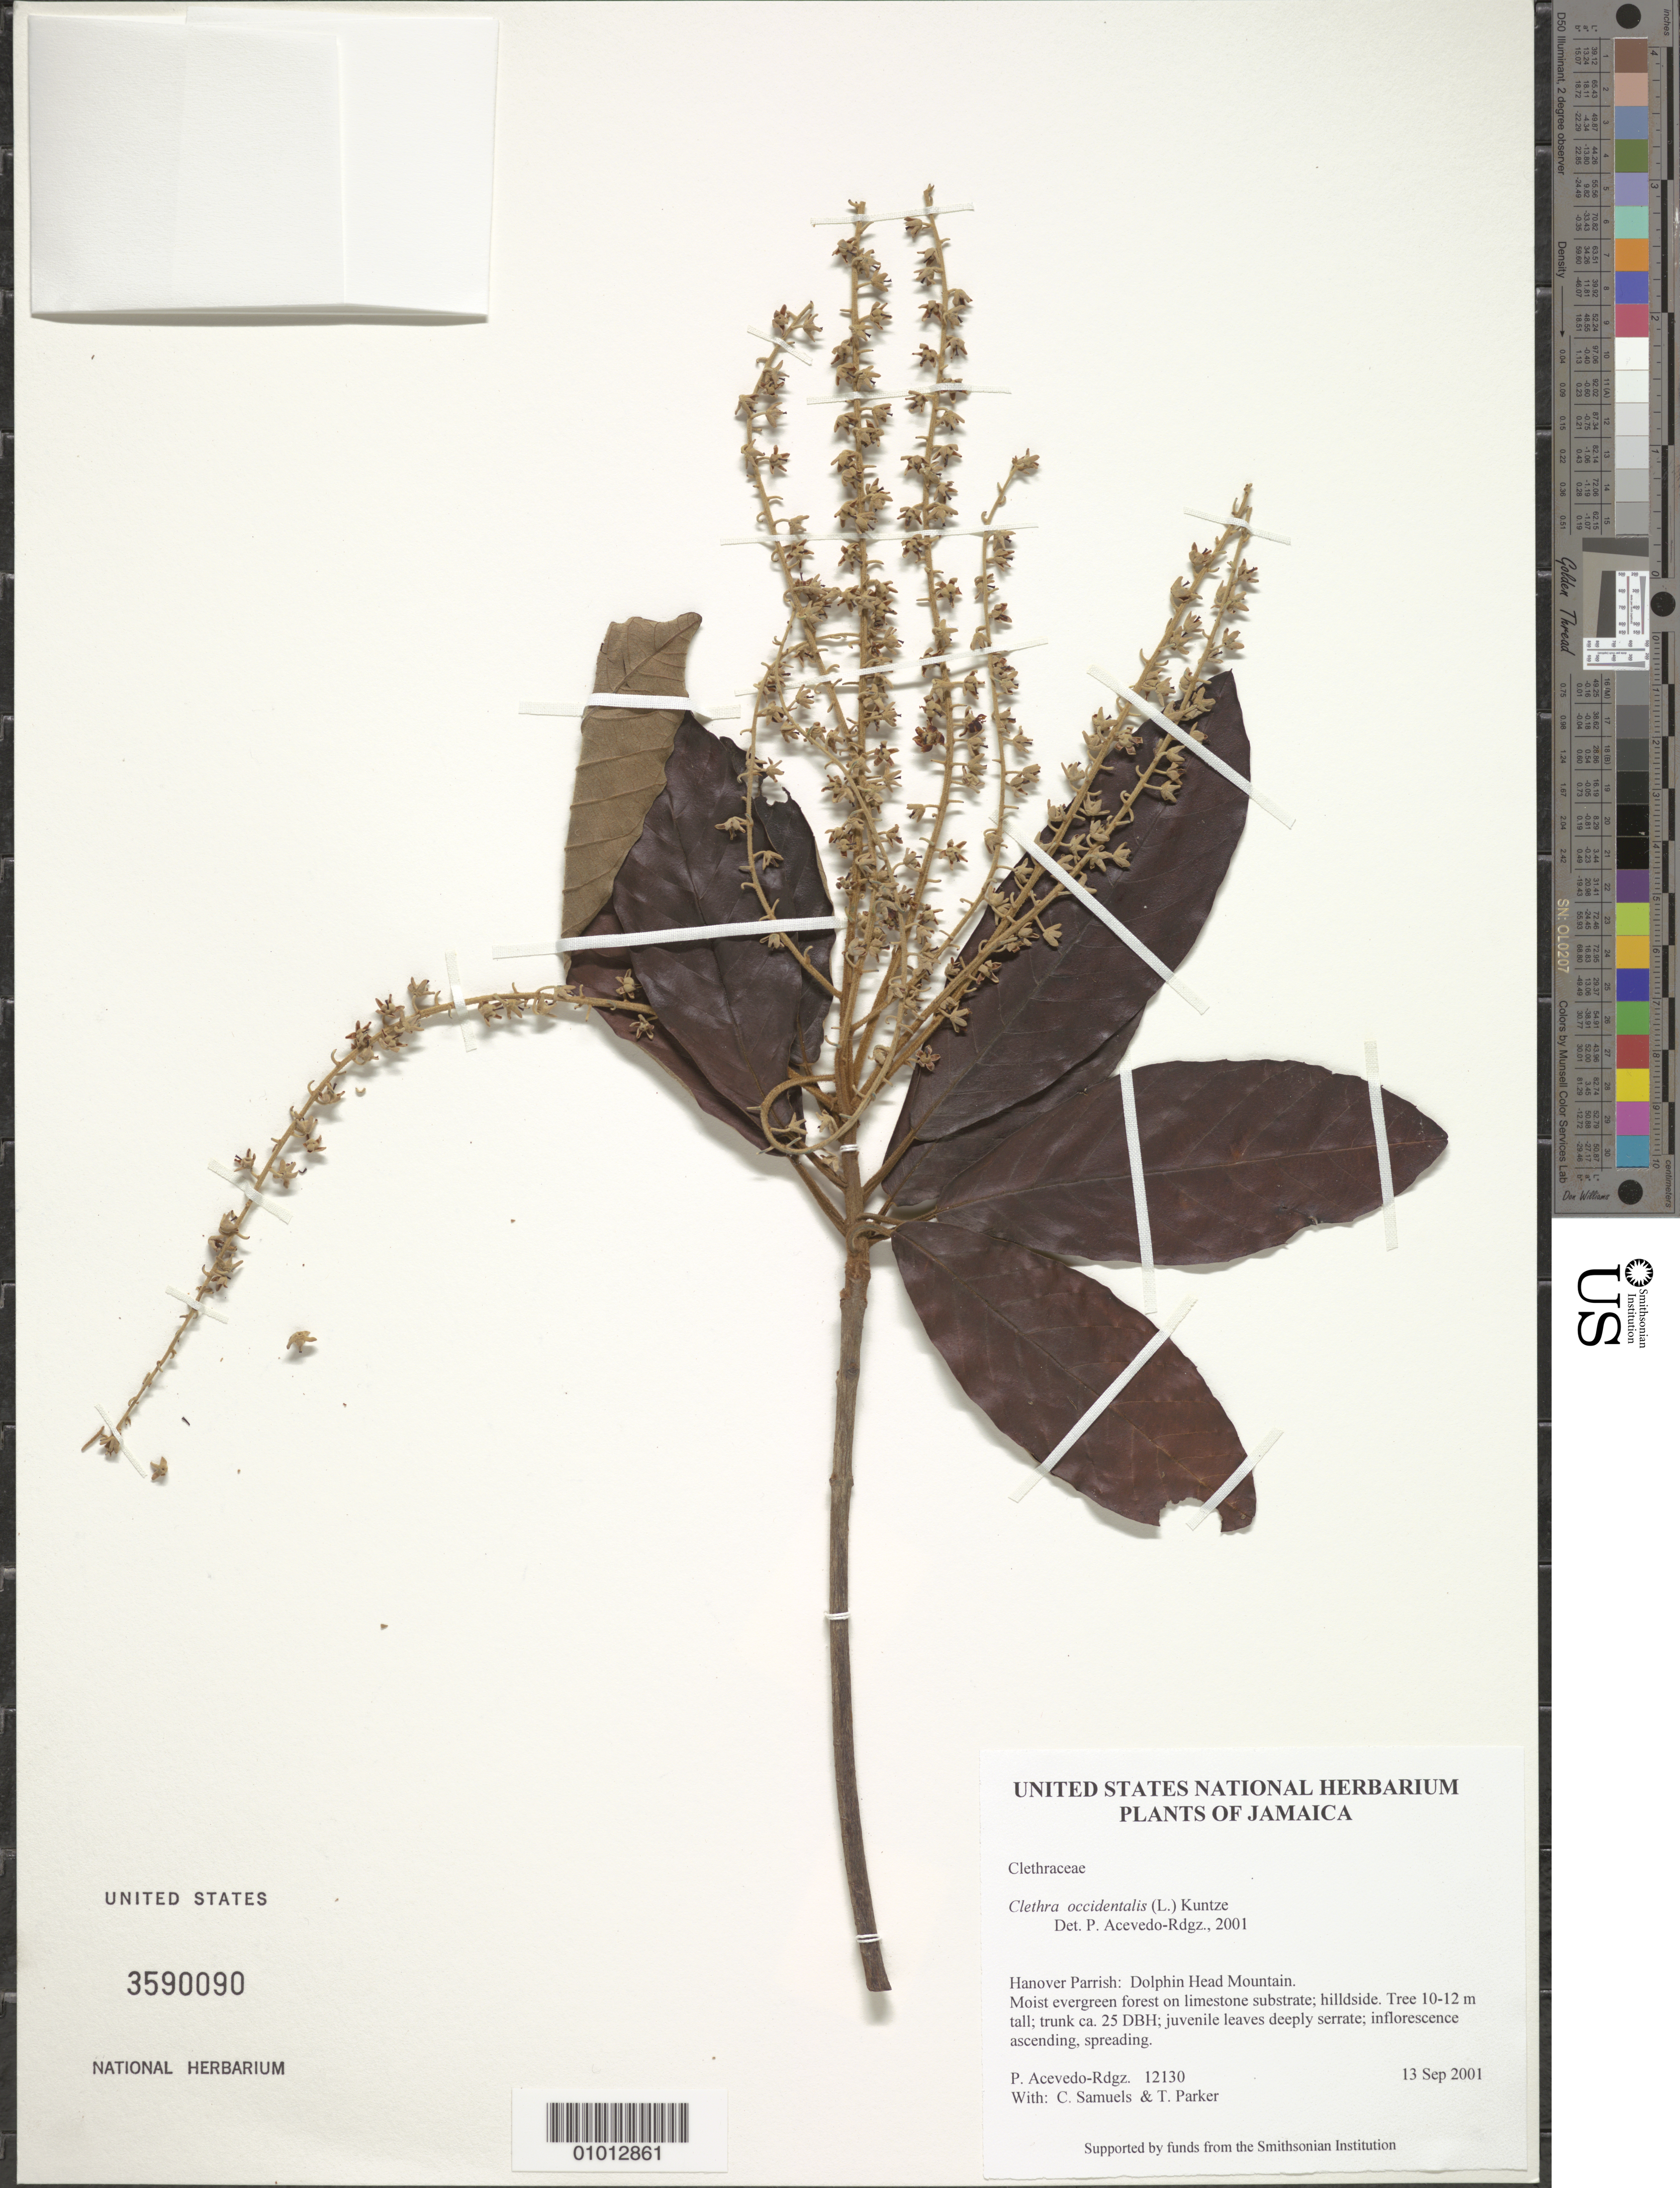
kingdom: Plantae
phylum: Tracheophyta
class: Magnoliopsida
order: Ericales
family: Clethraceae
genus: Clethra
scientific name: Clethra occidentalis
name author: (L.) Kuntze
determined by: Acevedo-Rodríguez, P., (BOT), Smithsonian Institution - National Museum of Natural History (UNITED STATES)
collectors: P. Acevedo-Rodr., C. Samuels & T. Parker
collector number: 12130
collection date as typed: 13 Sep 2001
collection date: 2001-09-13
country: Jamaica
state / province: Hanover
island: Jamaica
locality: Hanover Parrish: Dolphin Head Mountain.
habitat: Moist evergreen forest on limestone substrate; hilldside.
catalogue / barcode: US 3590090